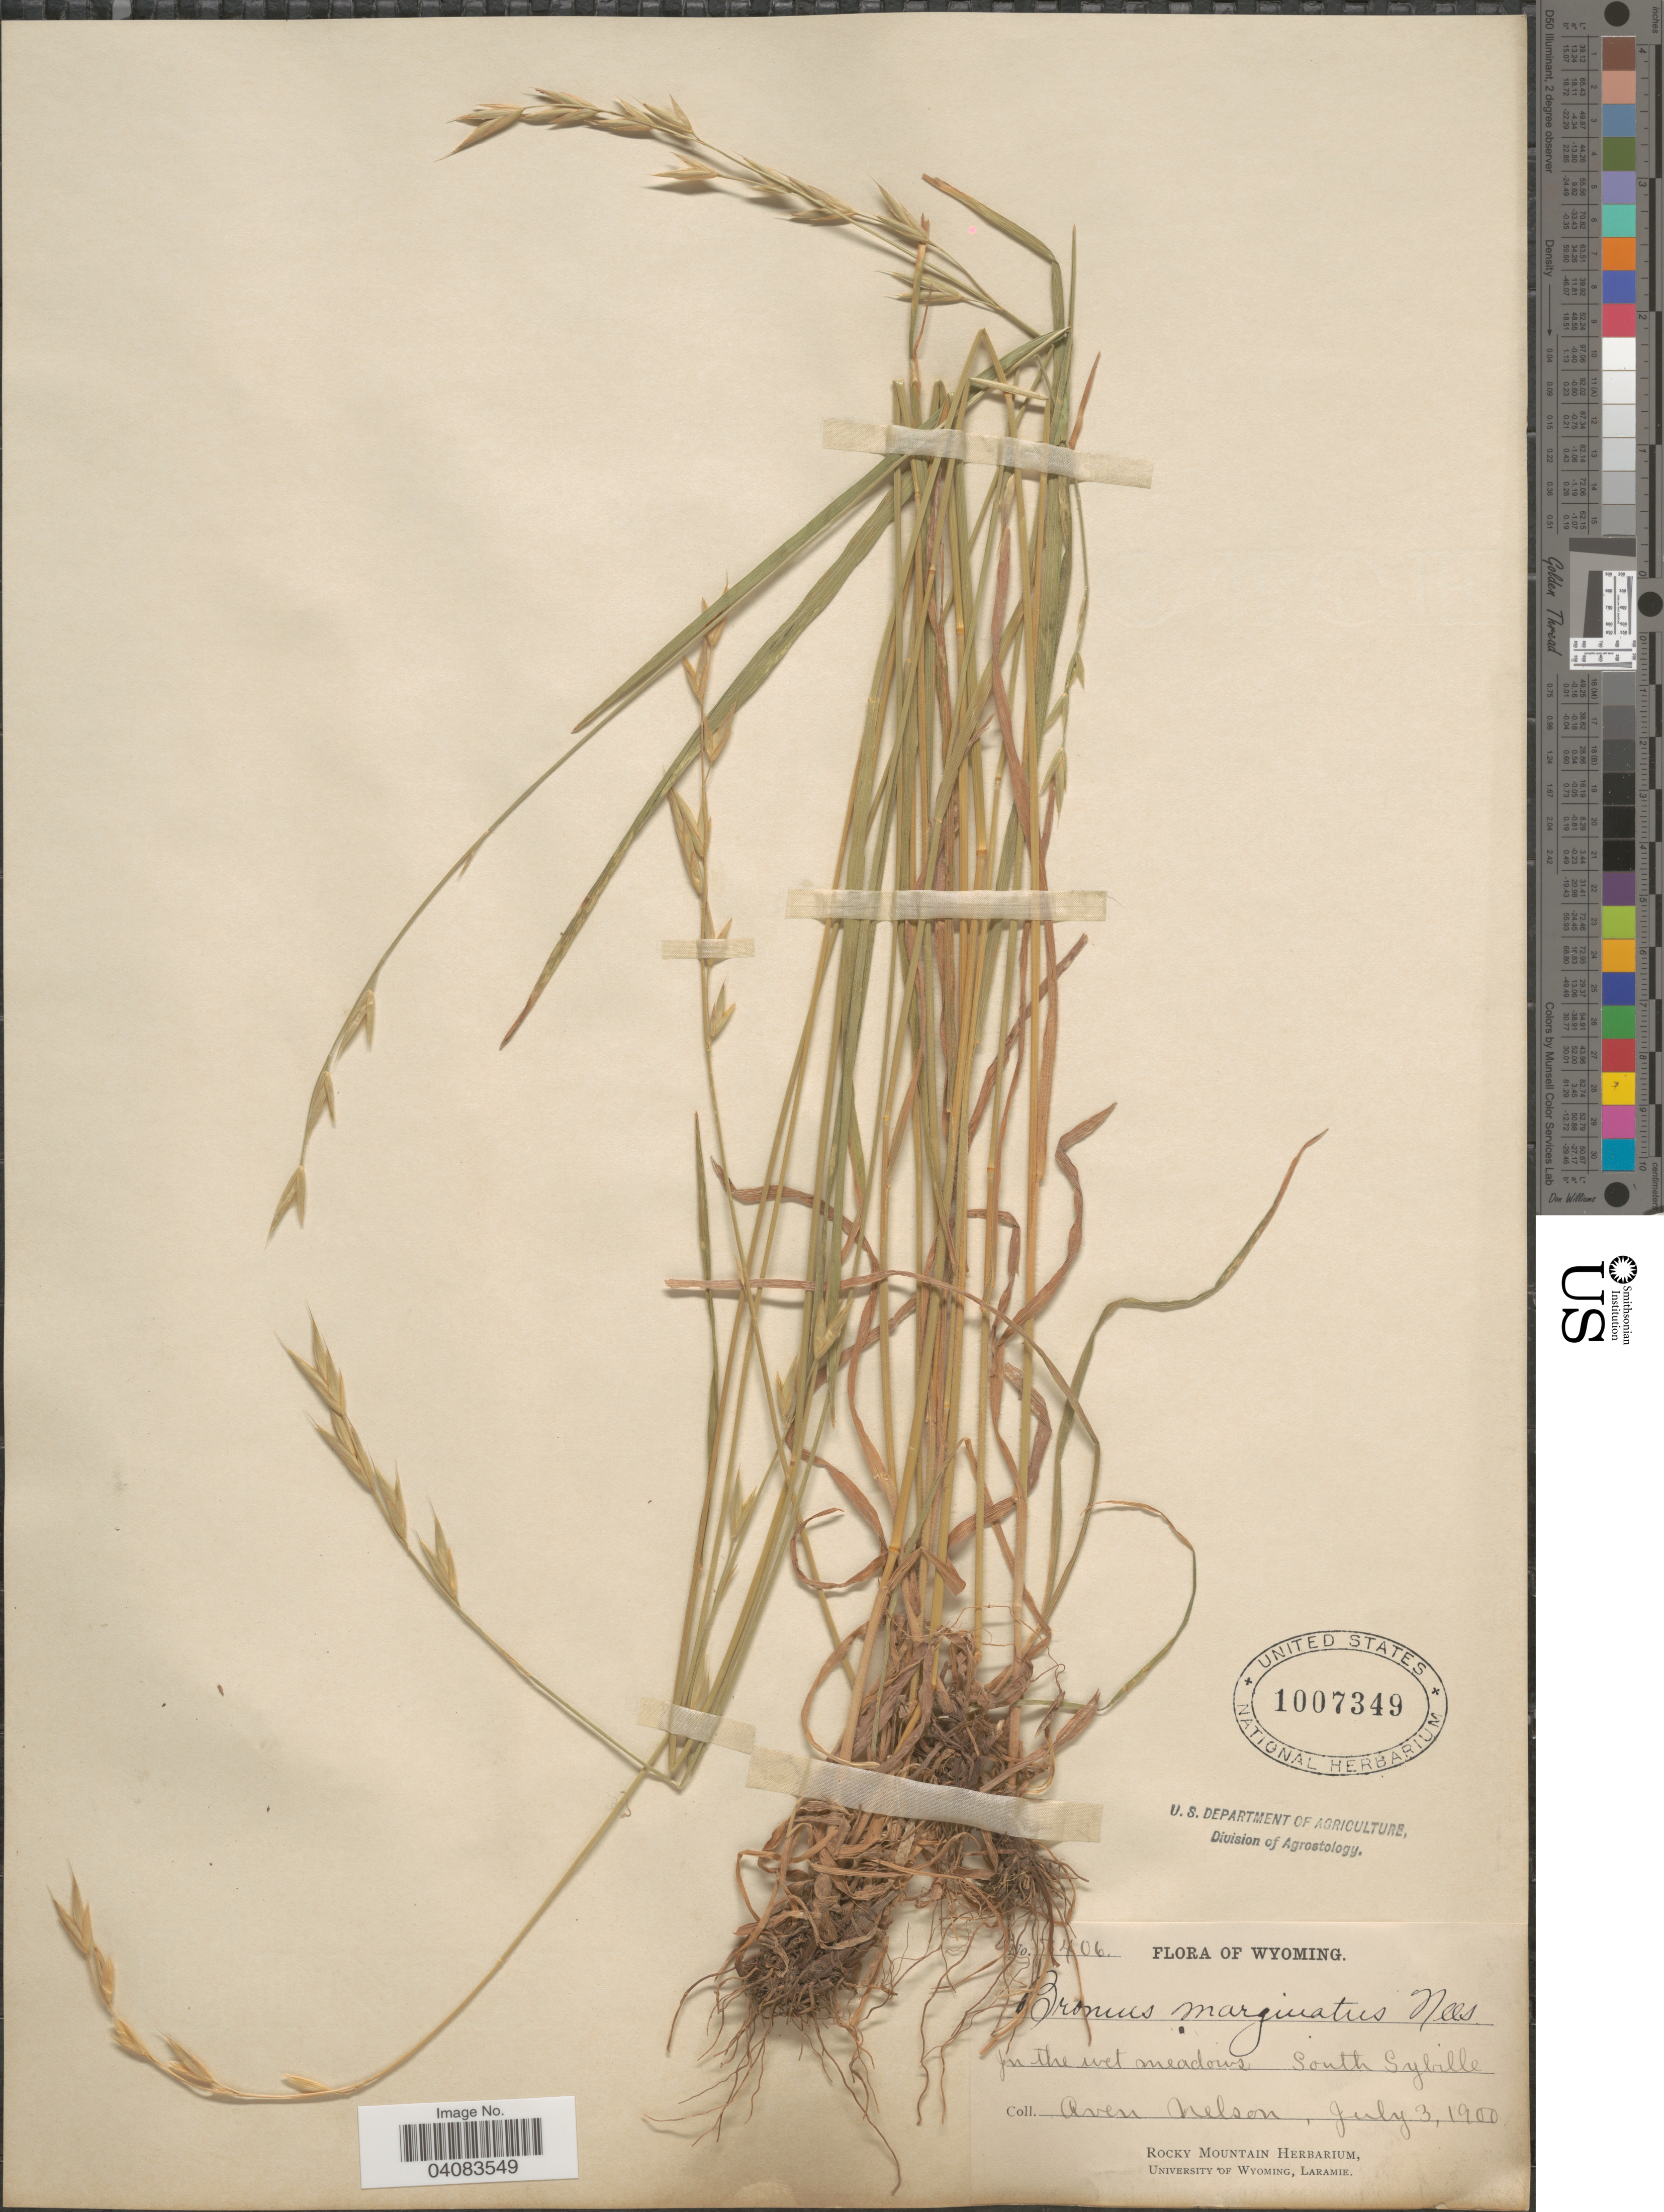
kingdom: Plantae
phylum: Tracheophyta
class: Liliopsida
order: Poales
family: Poaceae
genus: Bromus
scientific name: Bromus marginatus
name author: Nees ex Steud.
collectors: A. Nelson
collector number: !406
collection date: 1900-07-03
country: United States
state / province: Wyoming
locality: South Sybille.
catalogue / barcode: US 1007349